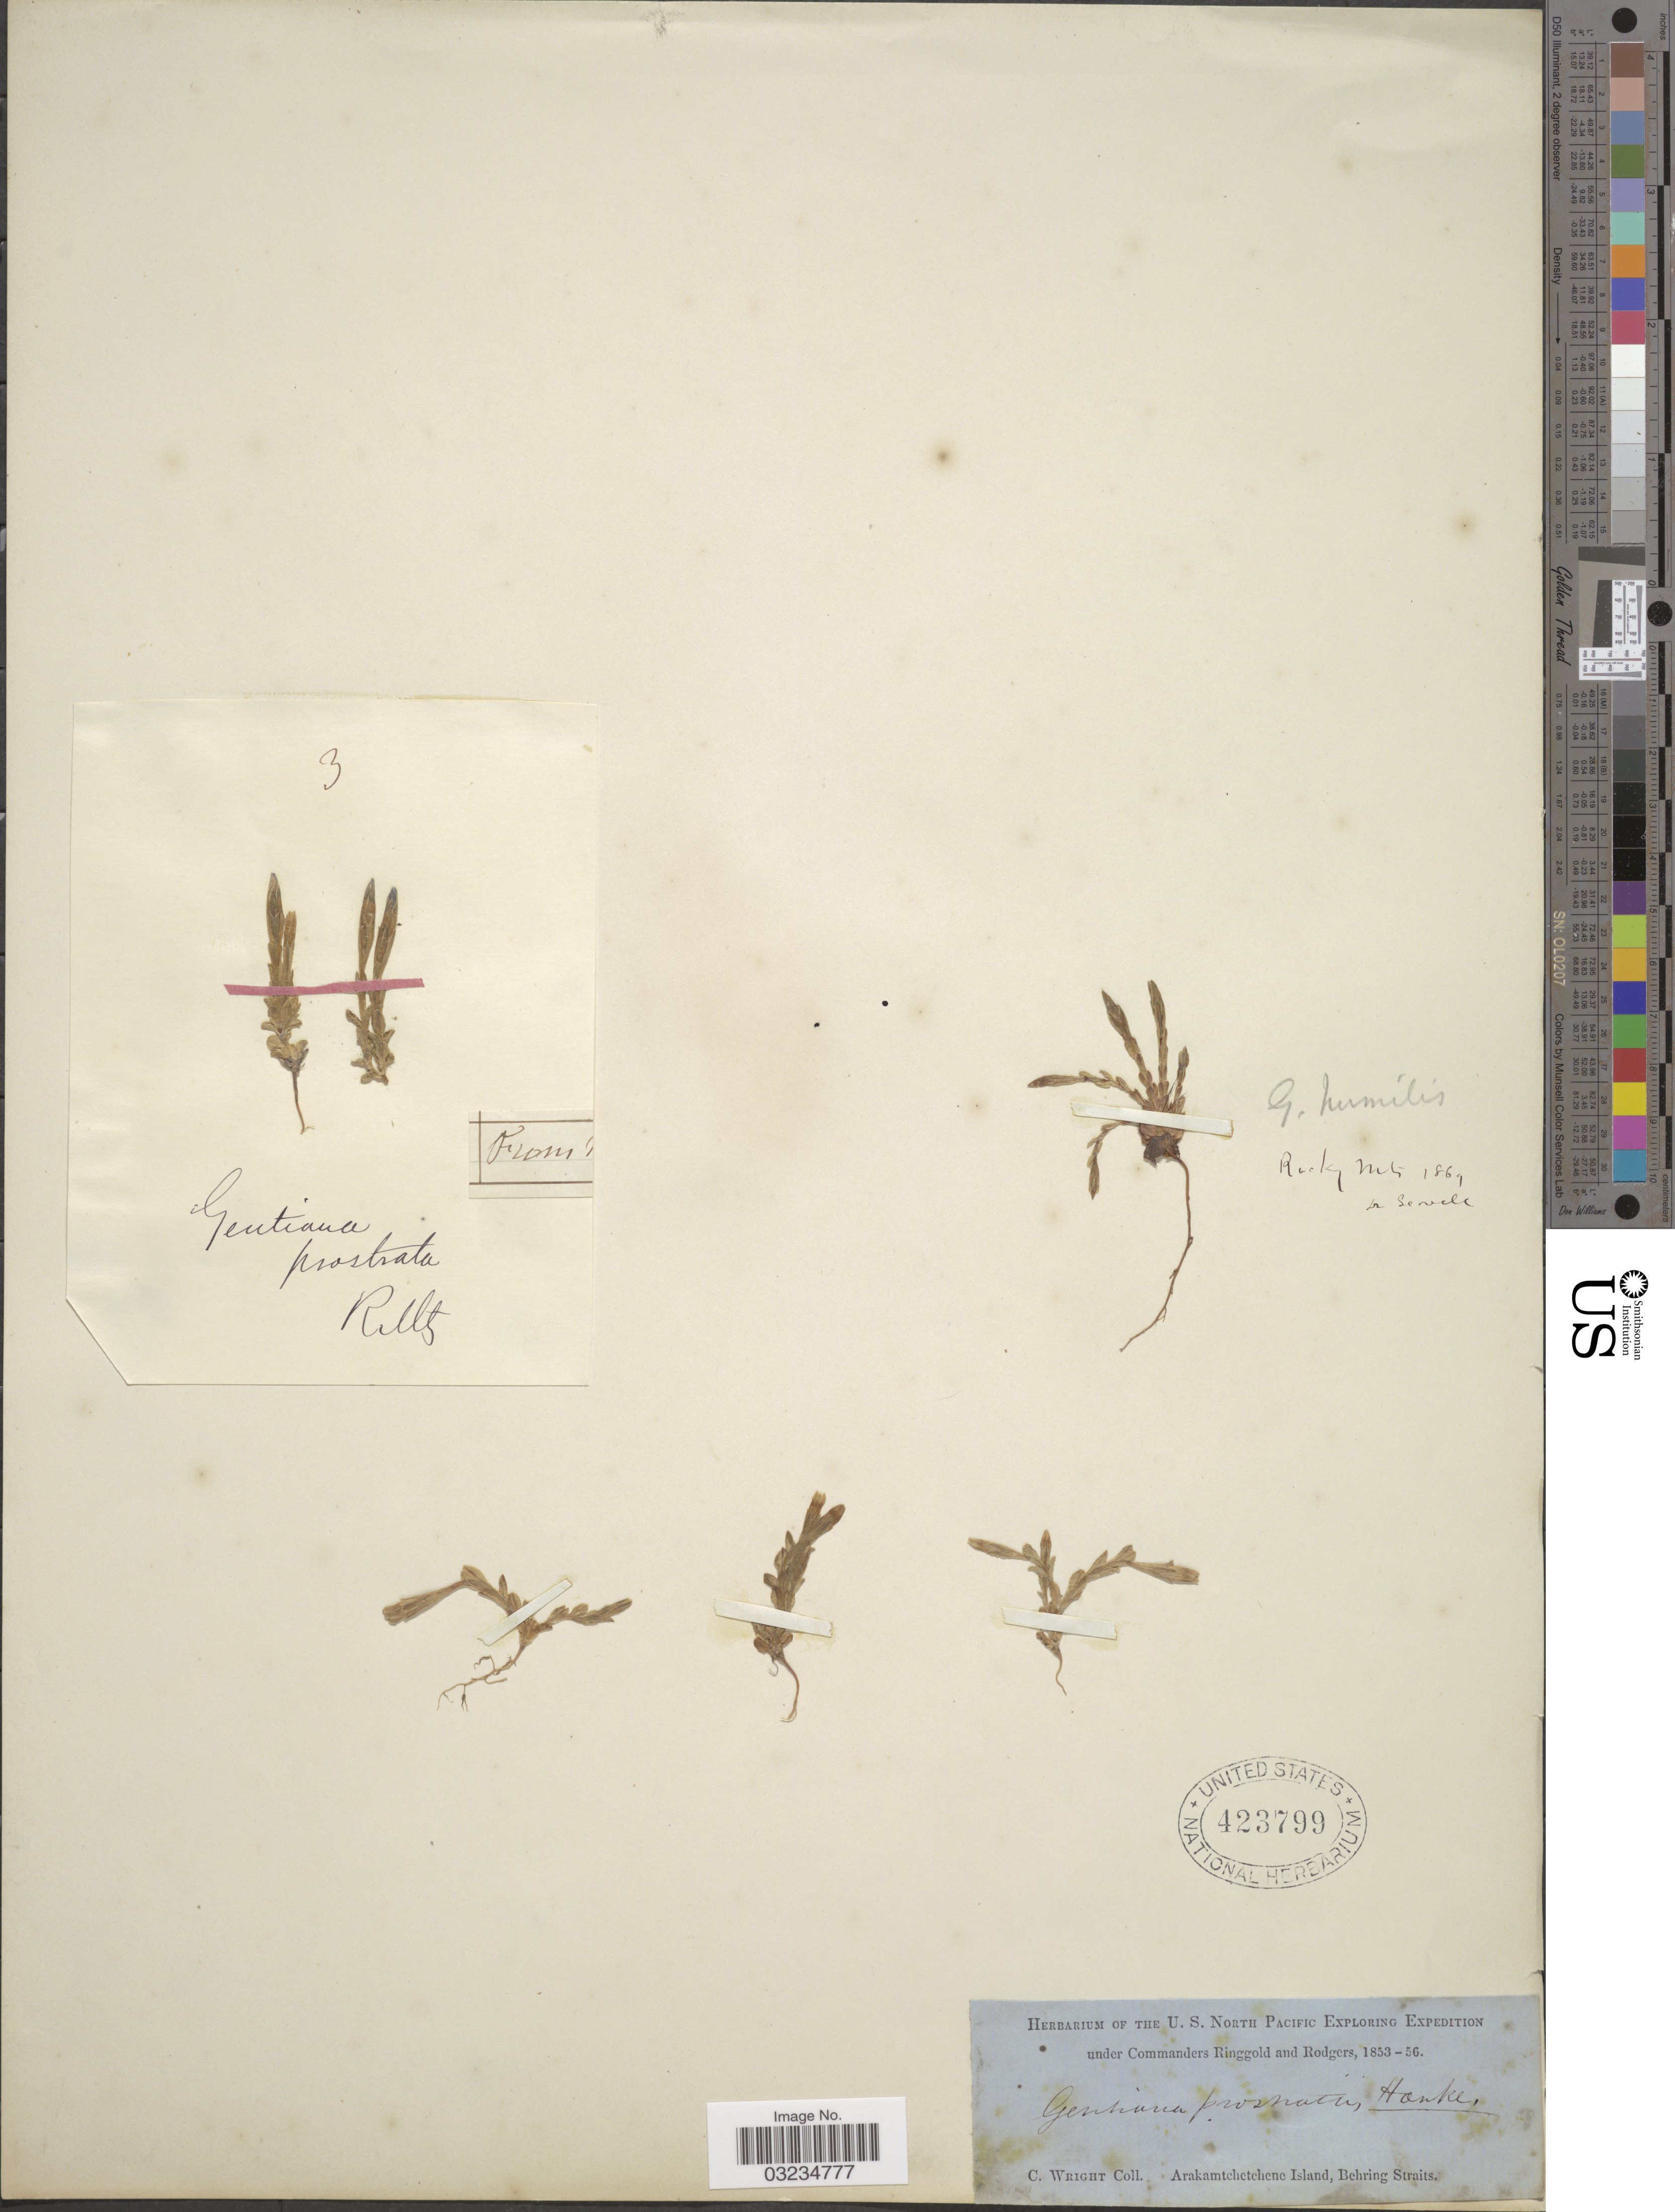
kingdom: Plantae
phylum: Tracheophyta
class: Magnoliopsida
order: Gentianales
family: Gentianaceae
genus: Gentiana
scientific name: Gentiana prostrata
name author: Haenke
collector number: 3?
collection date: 1869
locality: Rocky Mts.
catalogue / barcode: US 423799-2